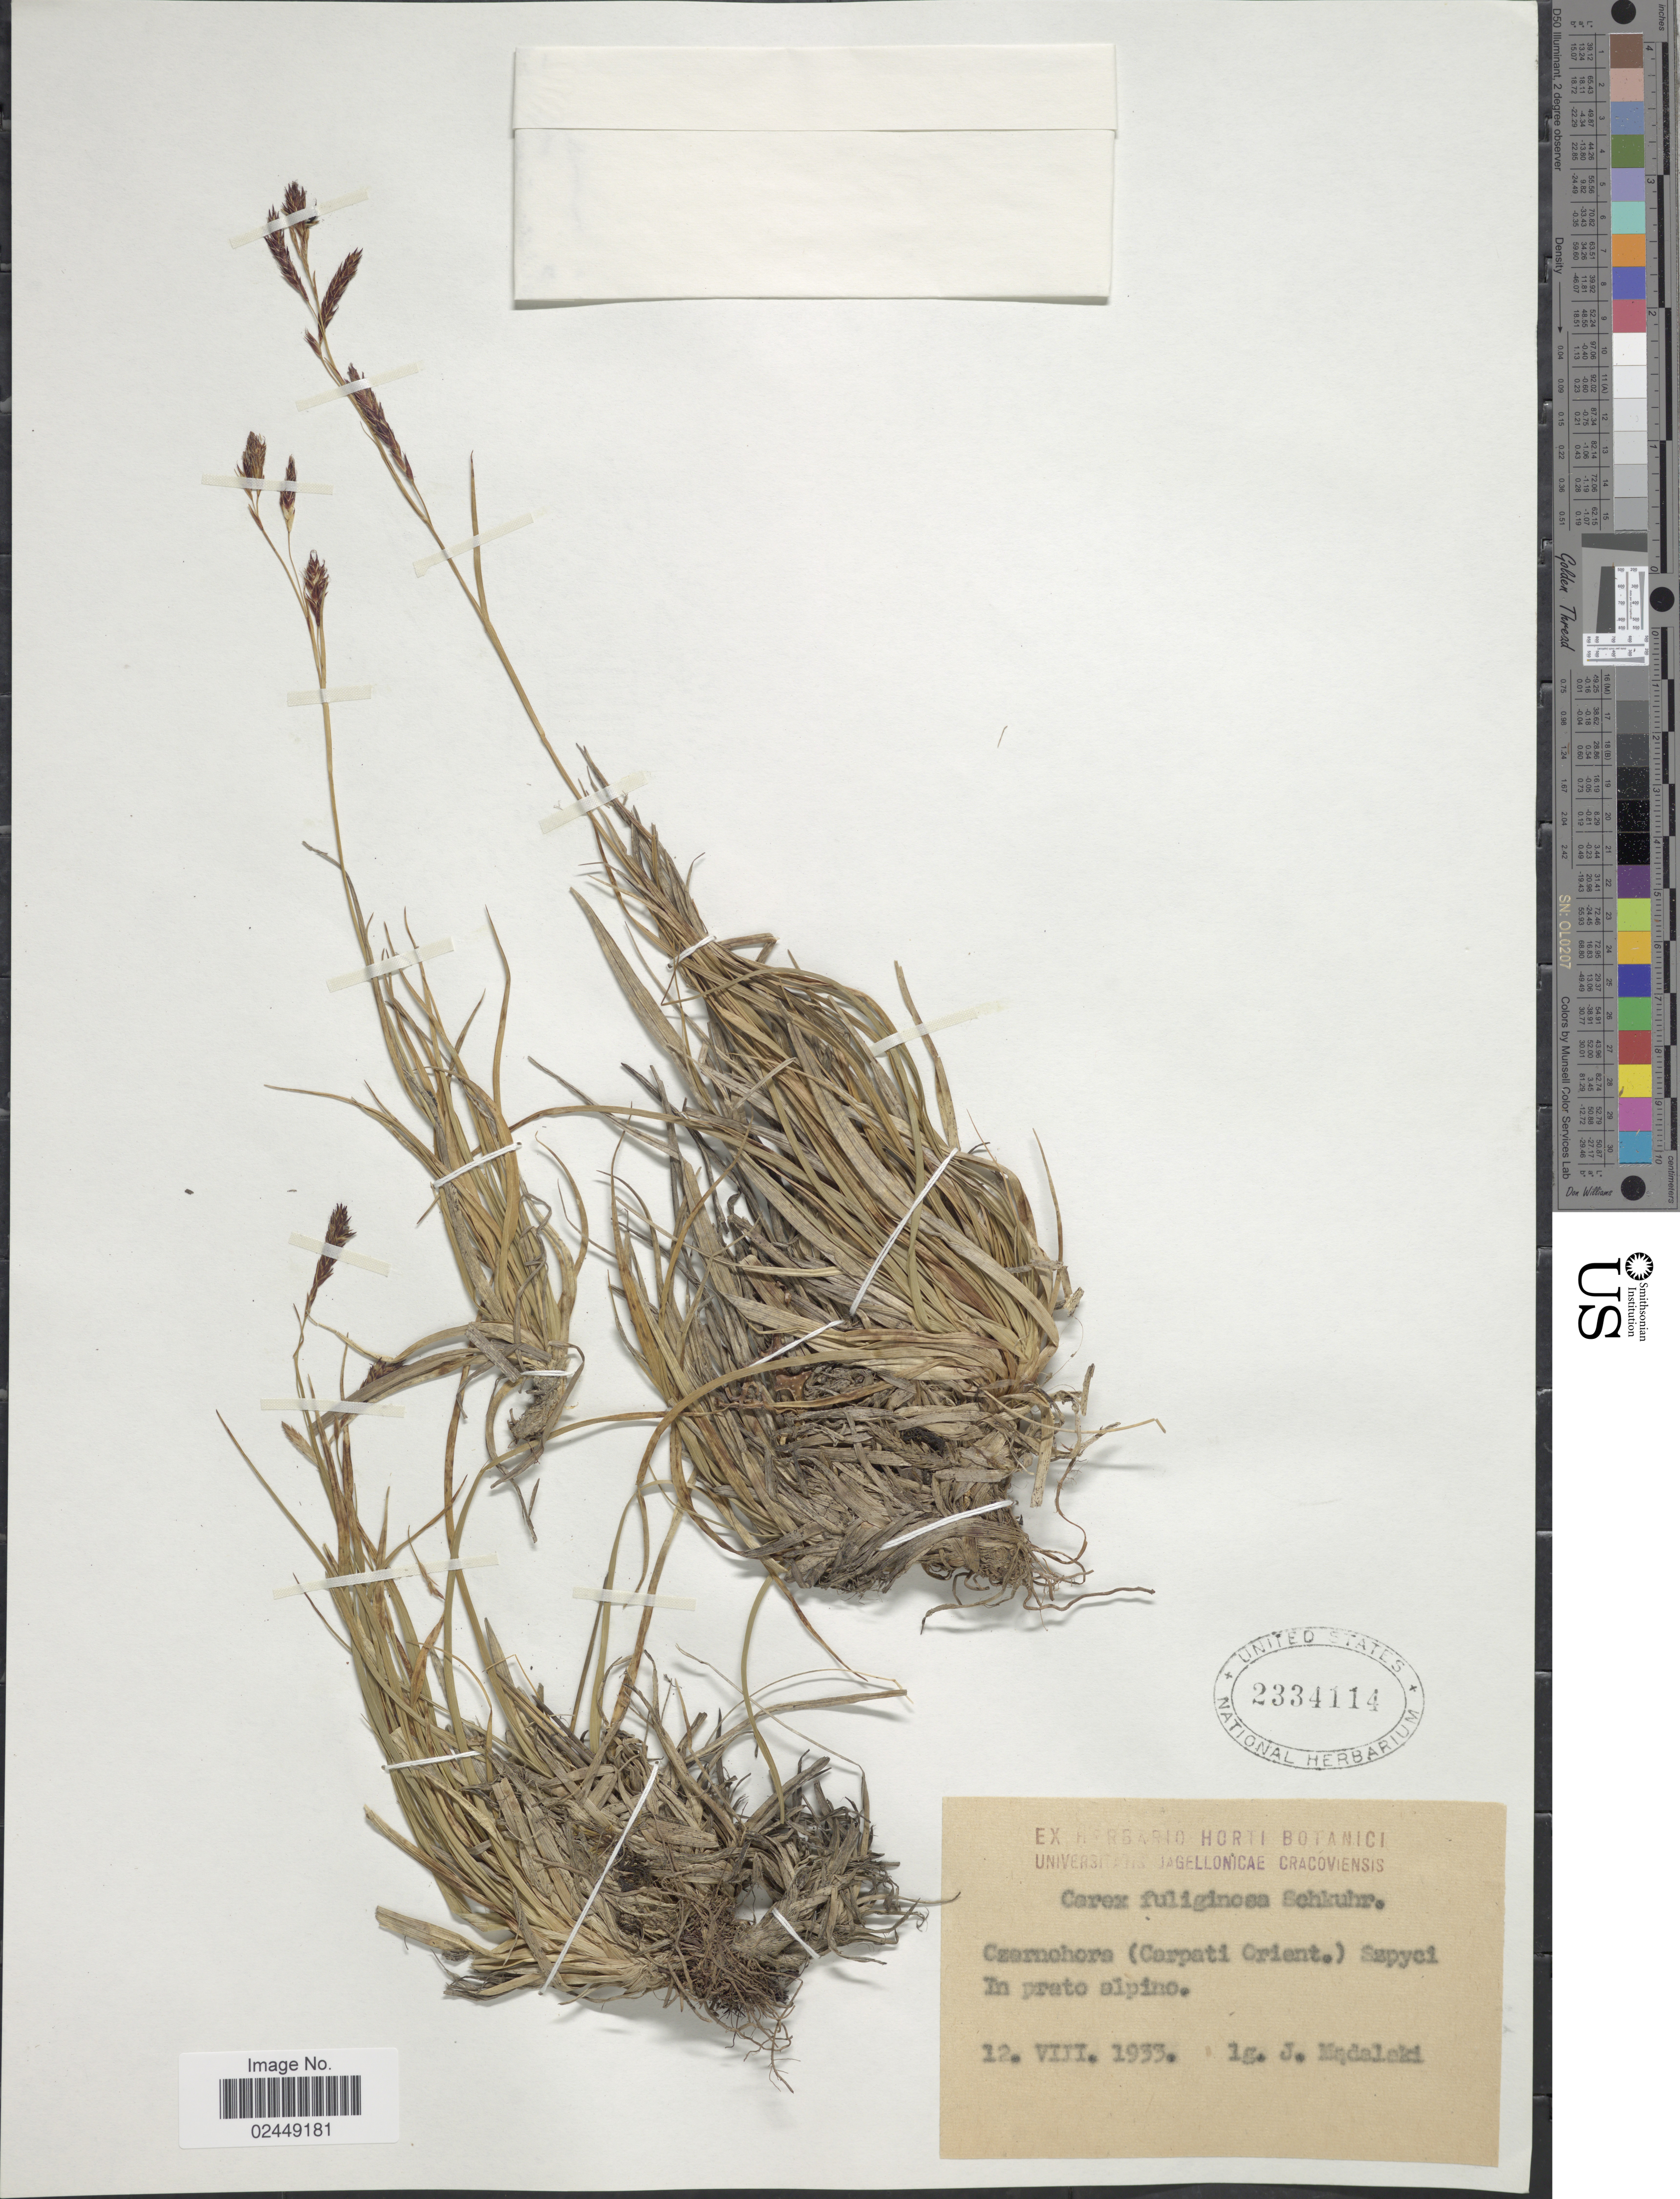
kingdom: Plantae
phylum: Tracheophyta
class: Liliopsida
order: Poales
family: Cyperaceae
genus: Carex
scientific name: Carex fuliginosa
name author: Schkuhr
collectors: J. Madalski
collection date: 1933-08-12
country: Poland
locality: Czernohora (Carpati Orient.) Szpyci, In prato alpino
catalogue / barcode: US 2334114